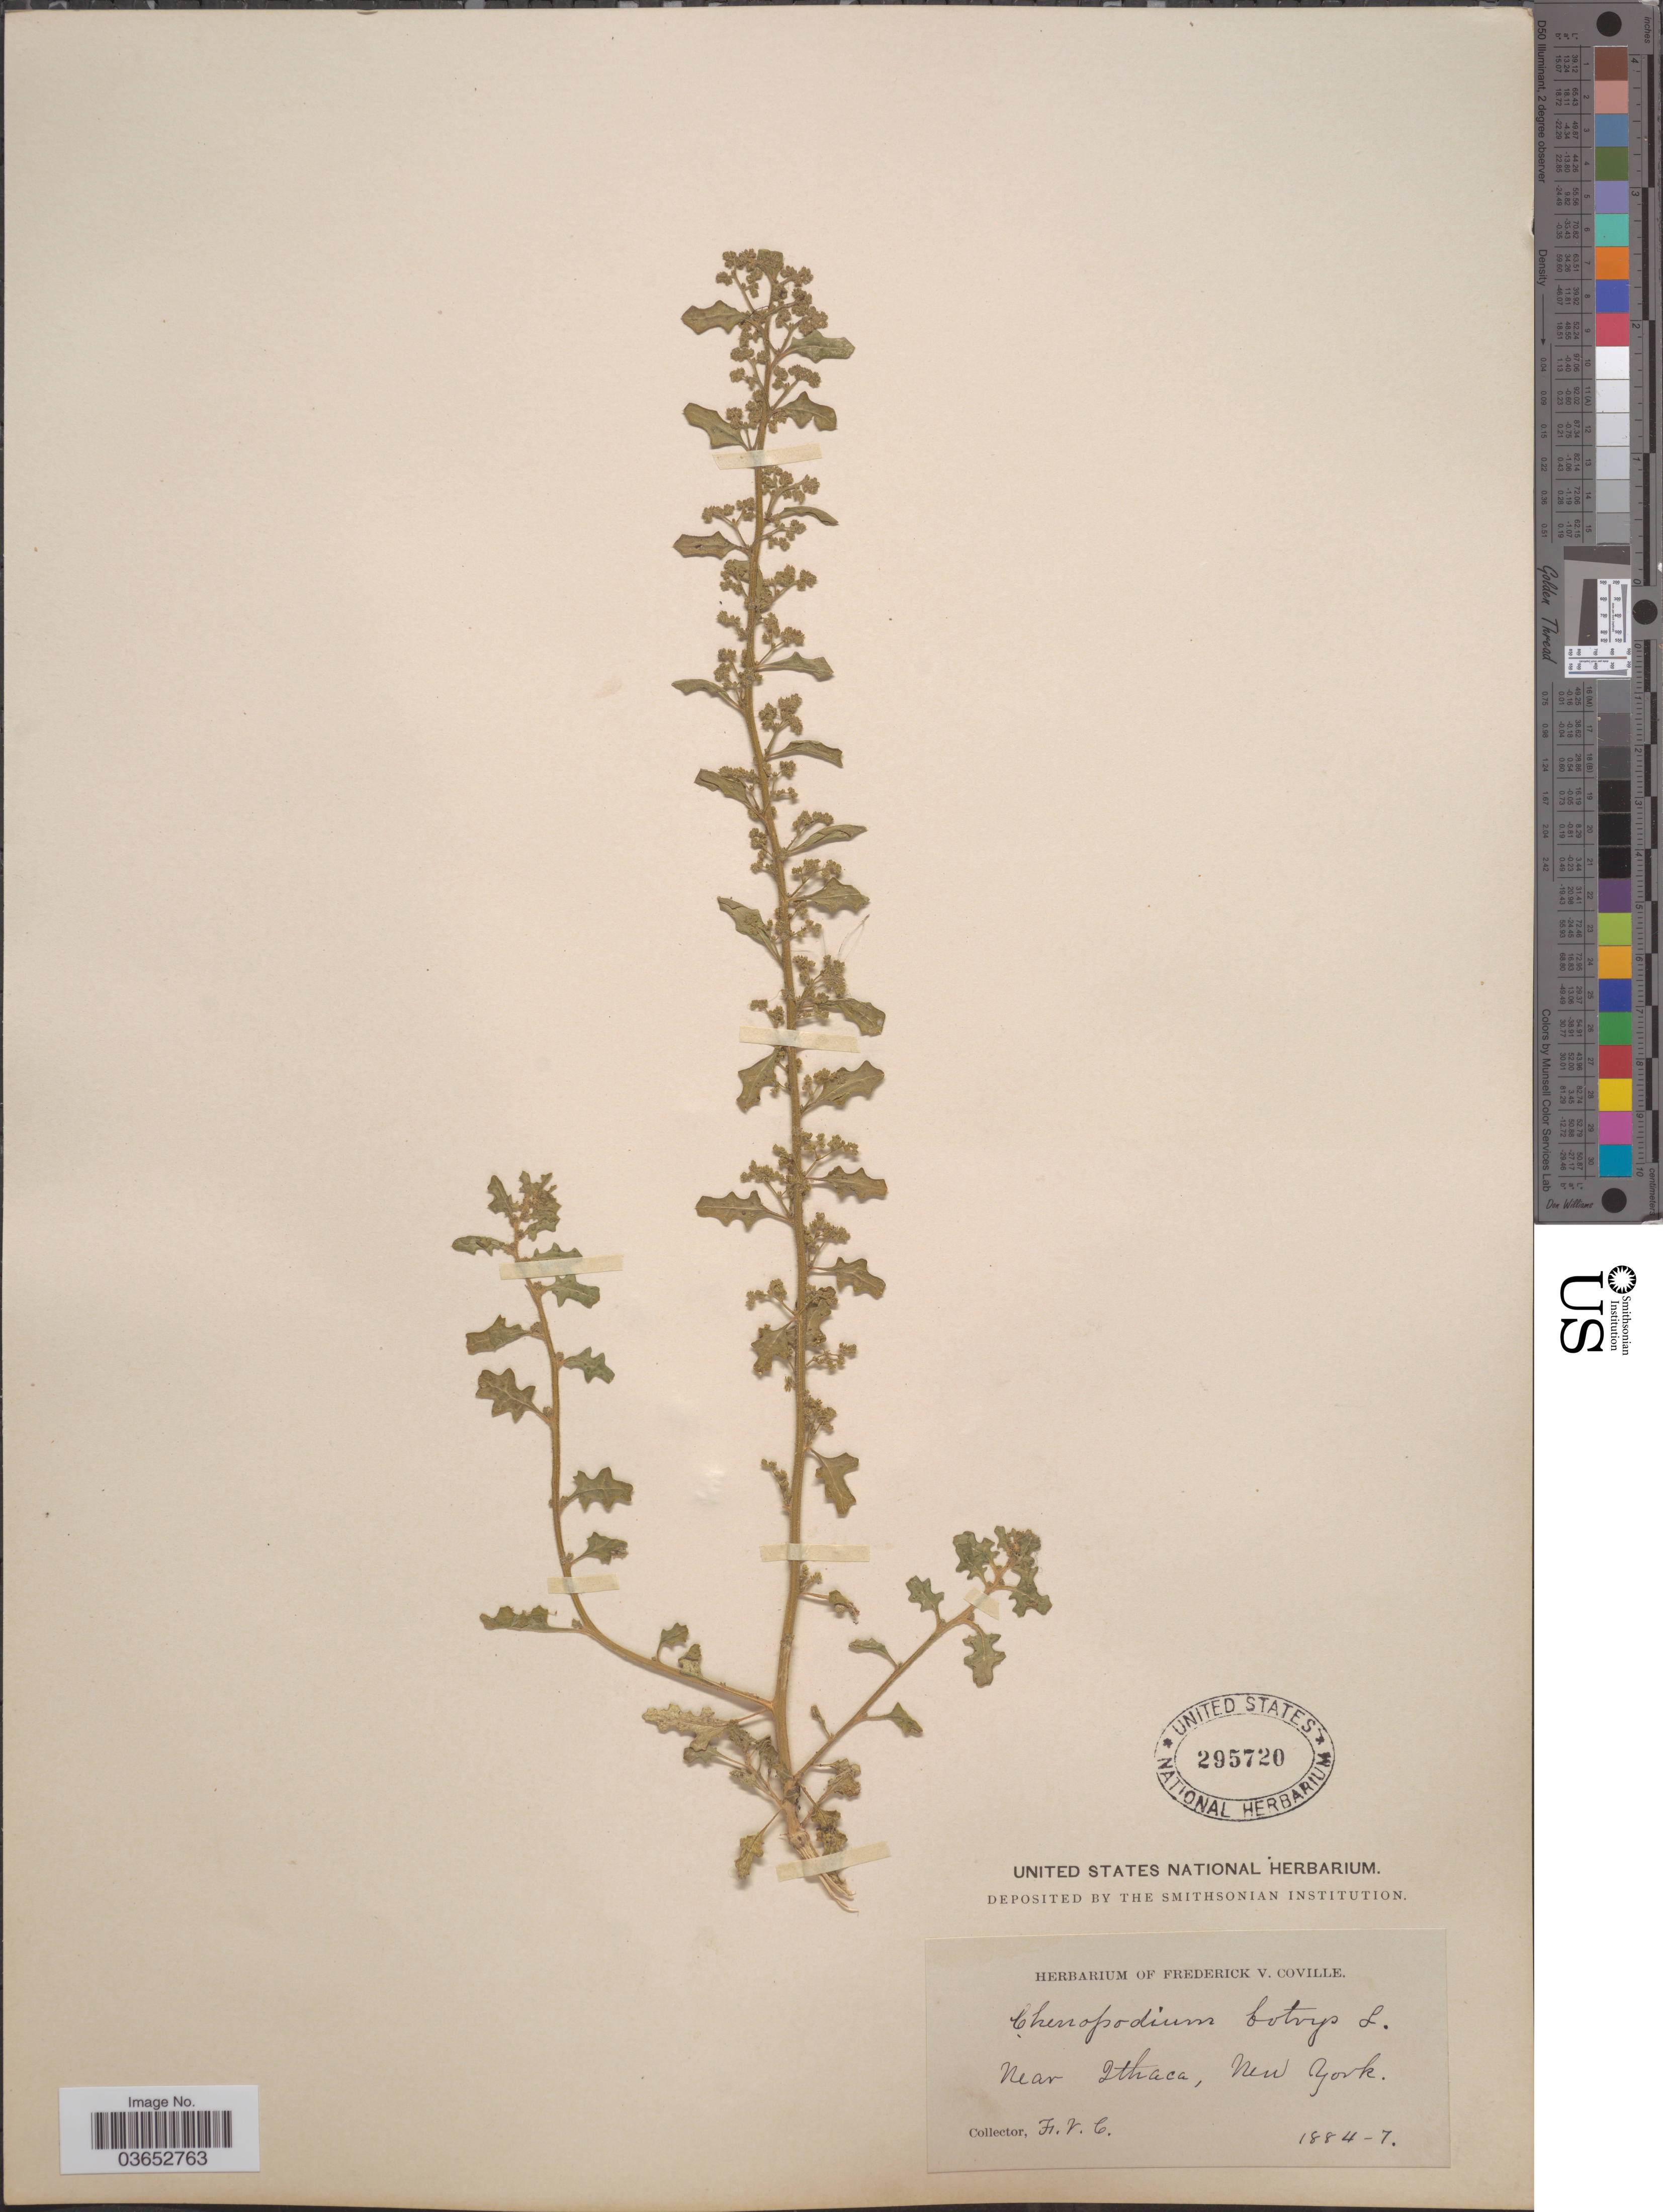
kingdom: Plantae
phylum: Tracheophyta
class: Magnoliopsida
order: Caryophyllales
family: Amaranthaceae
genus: Chenopodium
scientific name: Chenopodium botrys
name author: L.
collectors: F. V. Coville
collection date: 1884/1887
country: United States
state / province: New York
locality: Near Ithaca.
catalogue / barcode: US 295720